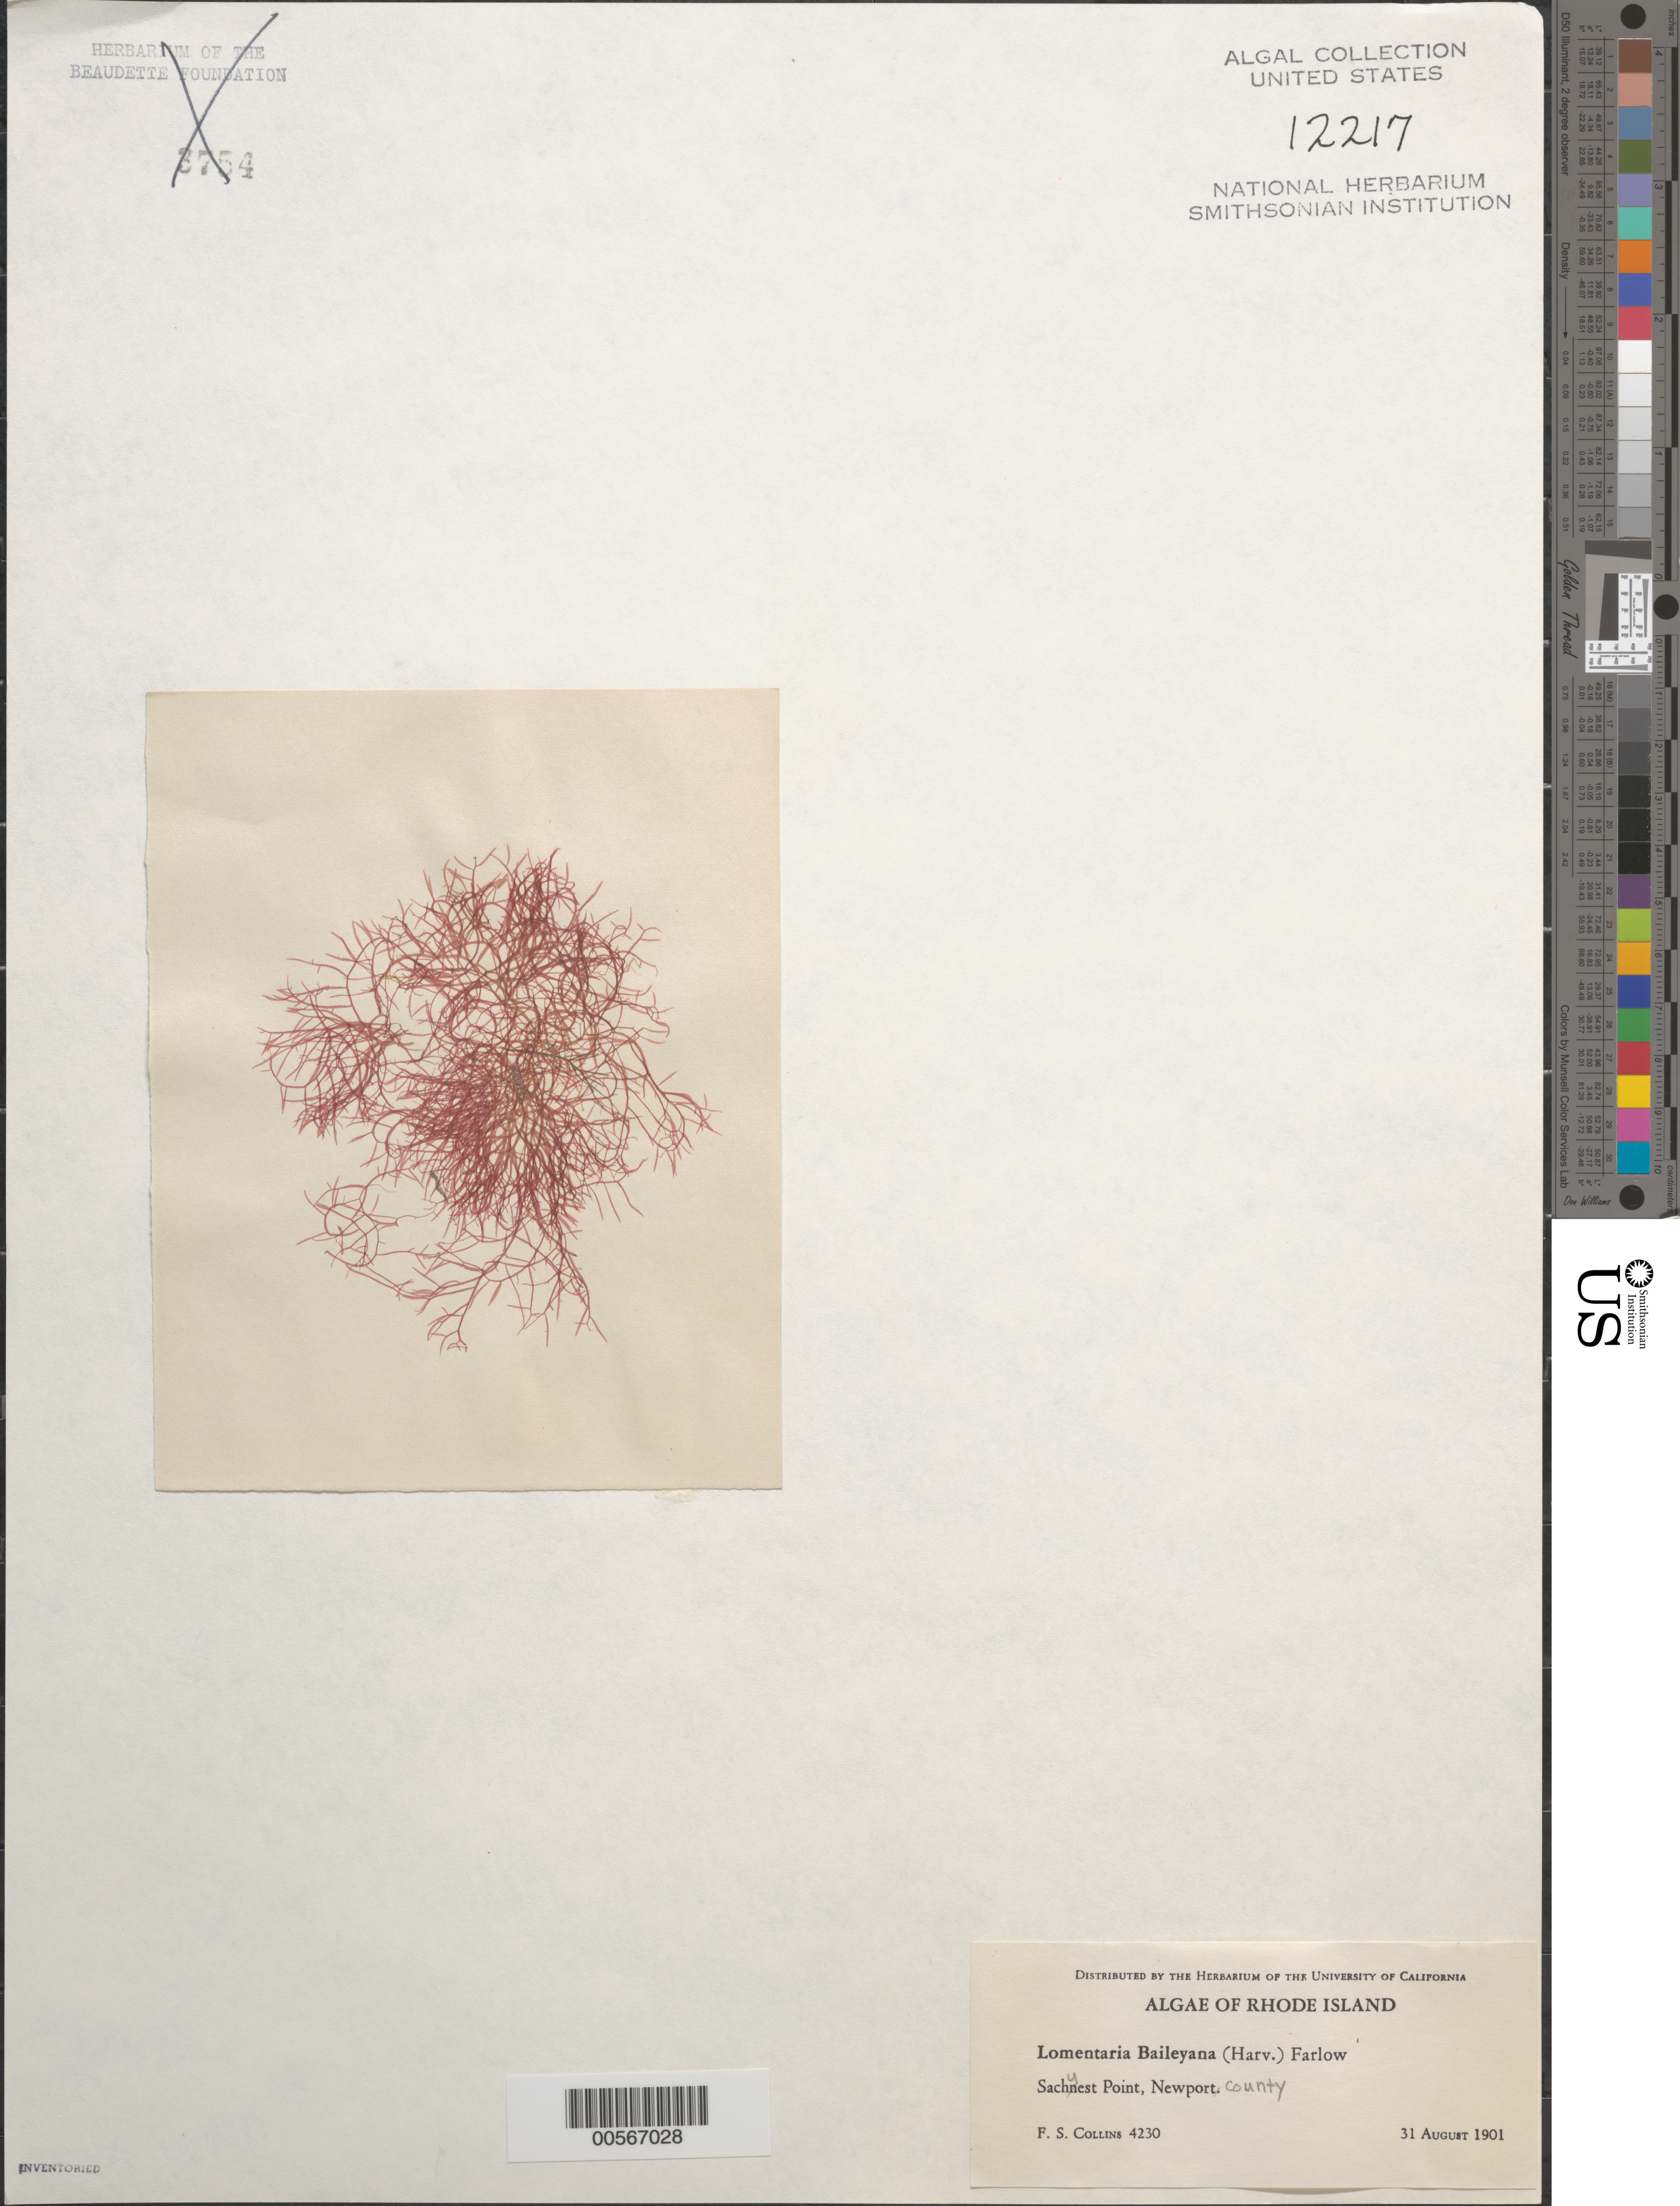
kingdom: Plantae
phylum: Rhodophyta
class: Florideophyceae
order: Rhodymeniales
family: Lomentariaceae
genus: Hooperia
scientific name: Hooperia divaricata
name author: (Durant) M.J. Wynne et al.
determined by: Algae name updating Project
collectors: F. Collins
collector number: FSC 4230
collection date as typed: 31 Aug 1901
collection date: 1901-08-31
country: United States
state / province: Rhode Island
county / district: Newport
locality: Sachuest Point (Sachnest Point)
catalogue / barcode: US 12217